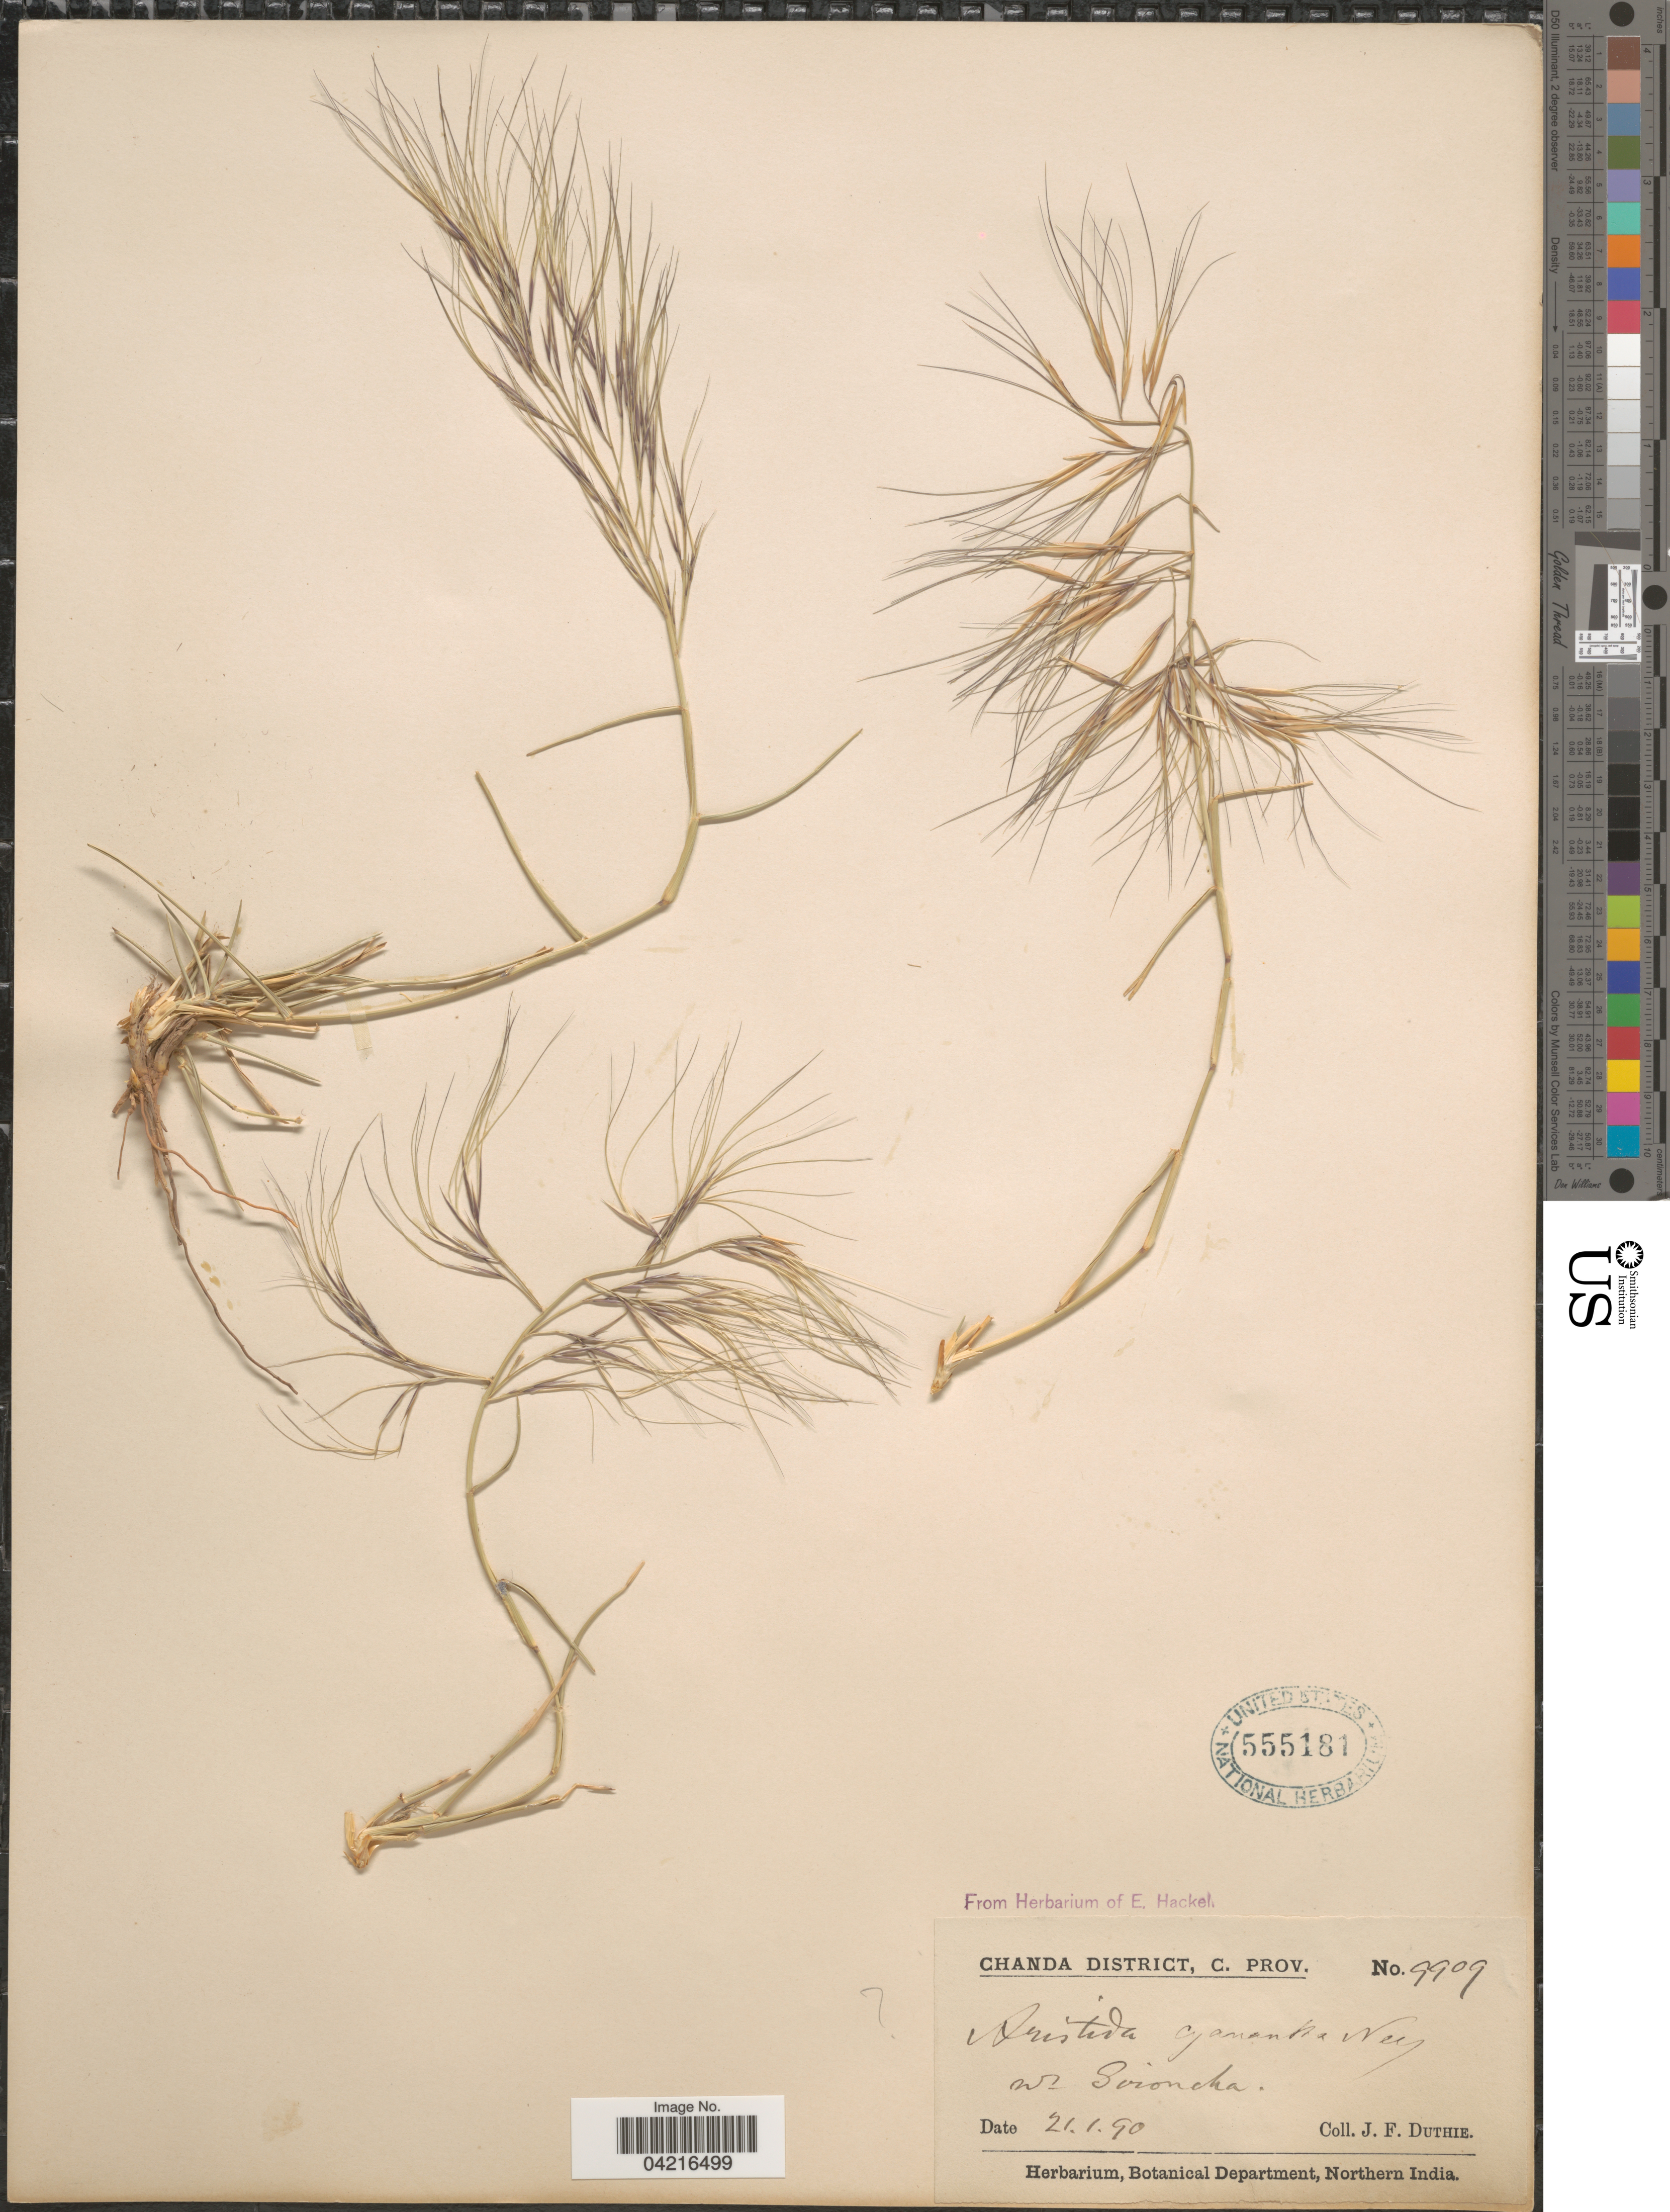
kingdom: Plantae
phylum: Tracheophyta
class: Liliopsida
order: Poales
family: Poaceae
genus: Aristida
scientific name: Aristida hystrix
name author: L.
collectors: J. F. Duthie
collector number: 9909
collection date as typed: Transcribed d/m/y: 21/1/90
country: India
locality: Chanda District, C. Prov. W Soioncha.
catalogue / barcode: US 555181